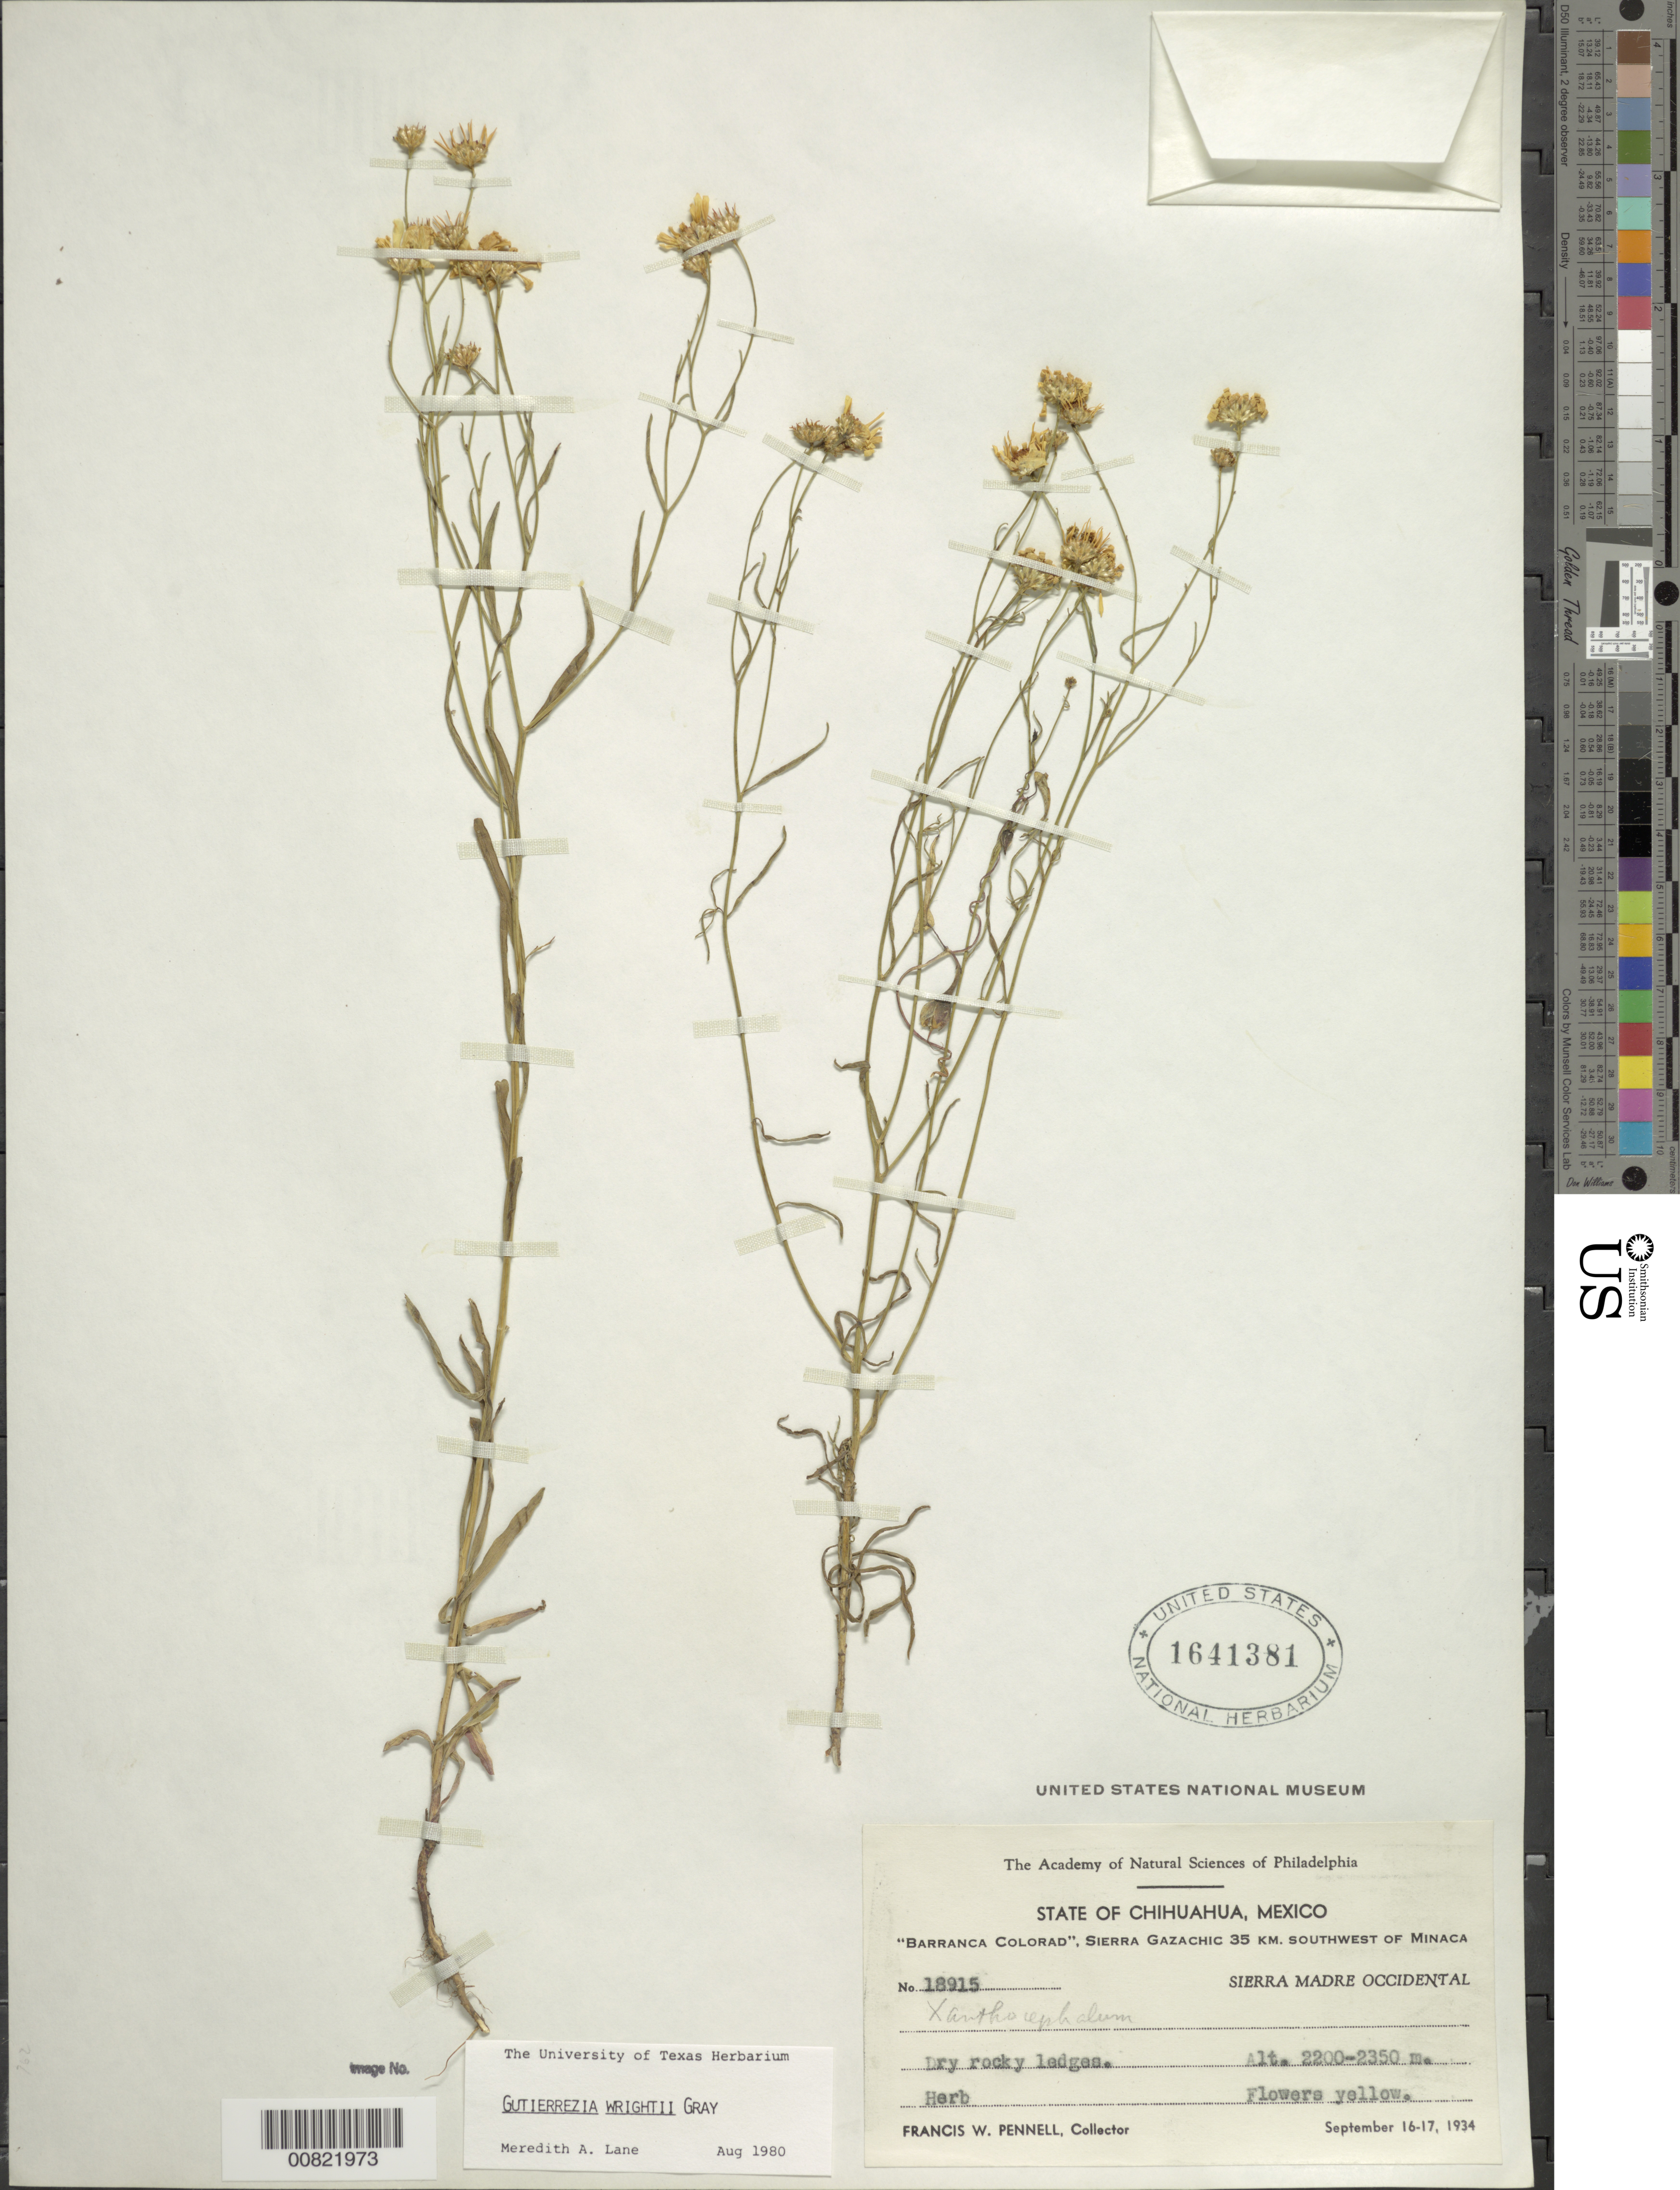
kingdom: Plantae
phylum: Tracheophyta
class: Magnoliopsida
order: Asterales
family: Asteraceae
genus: Gutierrezia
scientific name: Gutierrezia wrightii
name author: A. Gray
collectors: F. W. Pennell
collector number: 18915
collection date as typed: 16 Sep 1934 to 17 Sep 1934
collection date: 1934-09-16/1934-09-17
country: Mexico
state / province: Chihuahua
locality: Barranca Colorad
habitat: Dry rocky ledges.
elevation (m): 2350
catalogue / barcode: US 1641381